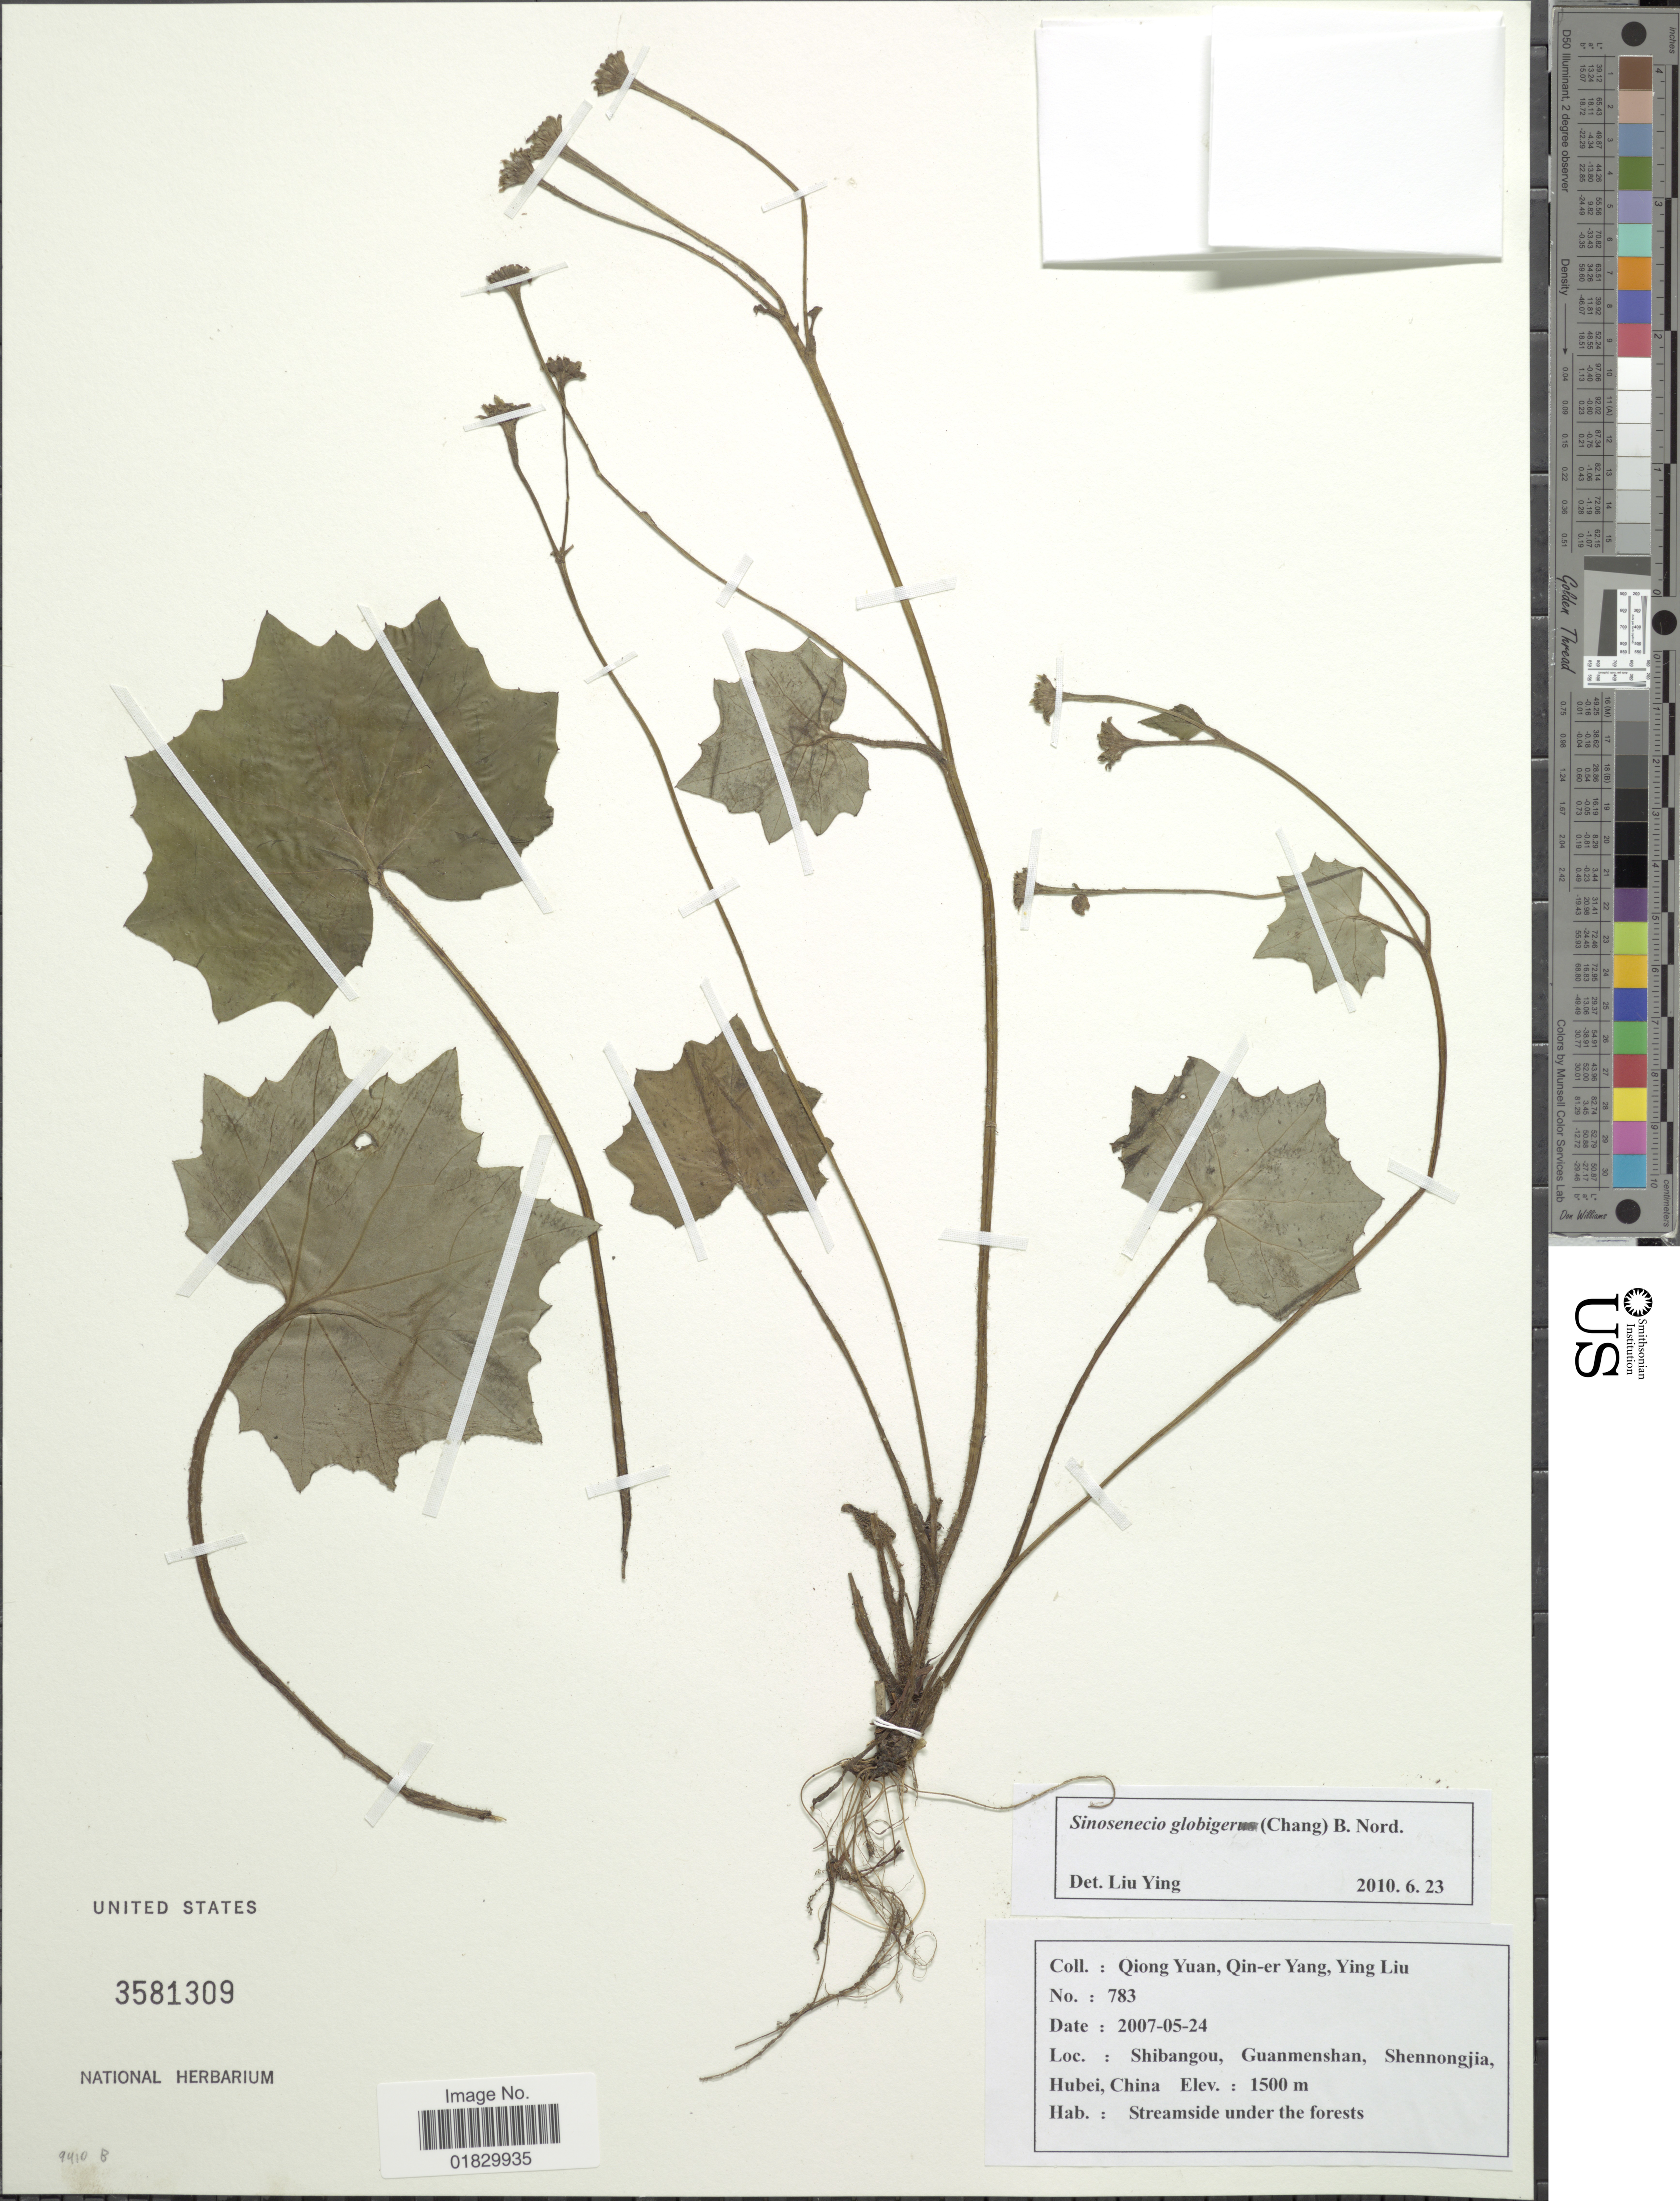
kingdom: Plantae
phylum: Tracheophyta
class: Magnoliopsida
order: Asterales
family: Asteraceae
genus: Sinosenecio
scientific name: Sinosenecio globigerus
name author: (C.C. Chang) B. Nord.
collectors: Q. Yuan, Q. Yang & Y. Liu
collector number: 783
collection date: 2007-05-24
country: China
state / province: Hubei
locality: Shibangou, Guanmenshan, Shennongija, Hubei, China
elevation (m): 1500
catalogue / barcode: US 3591309